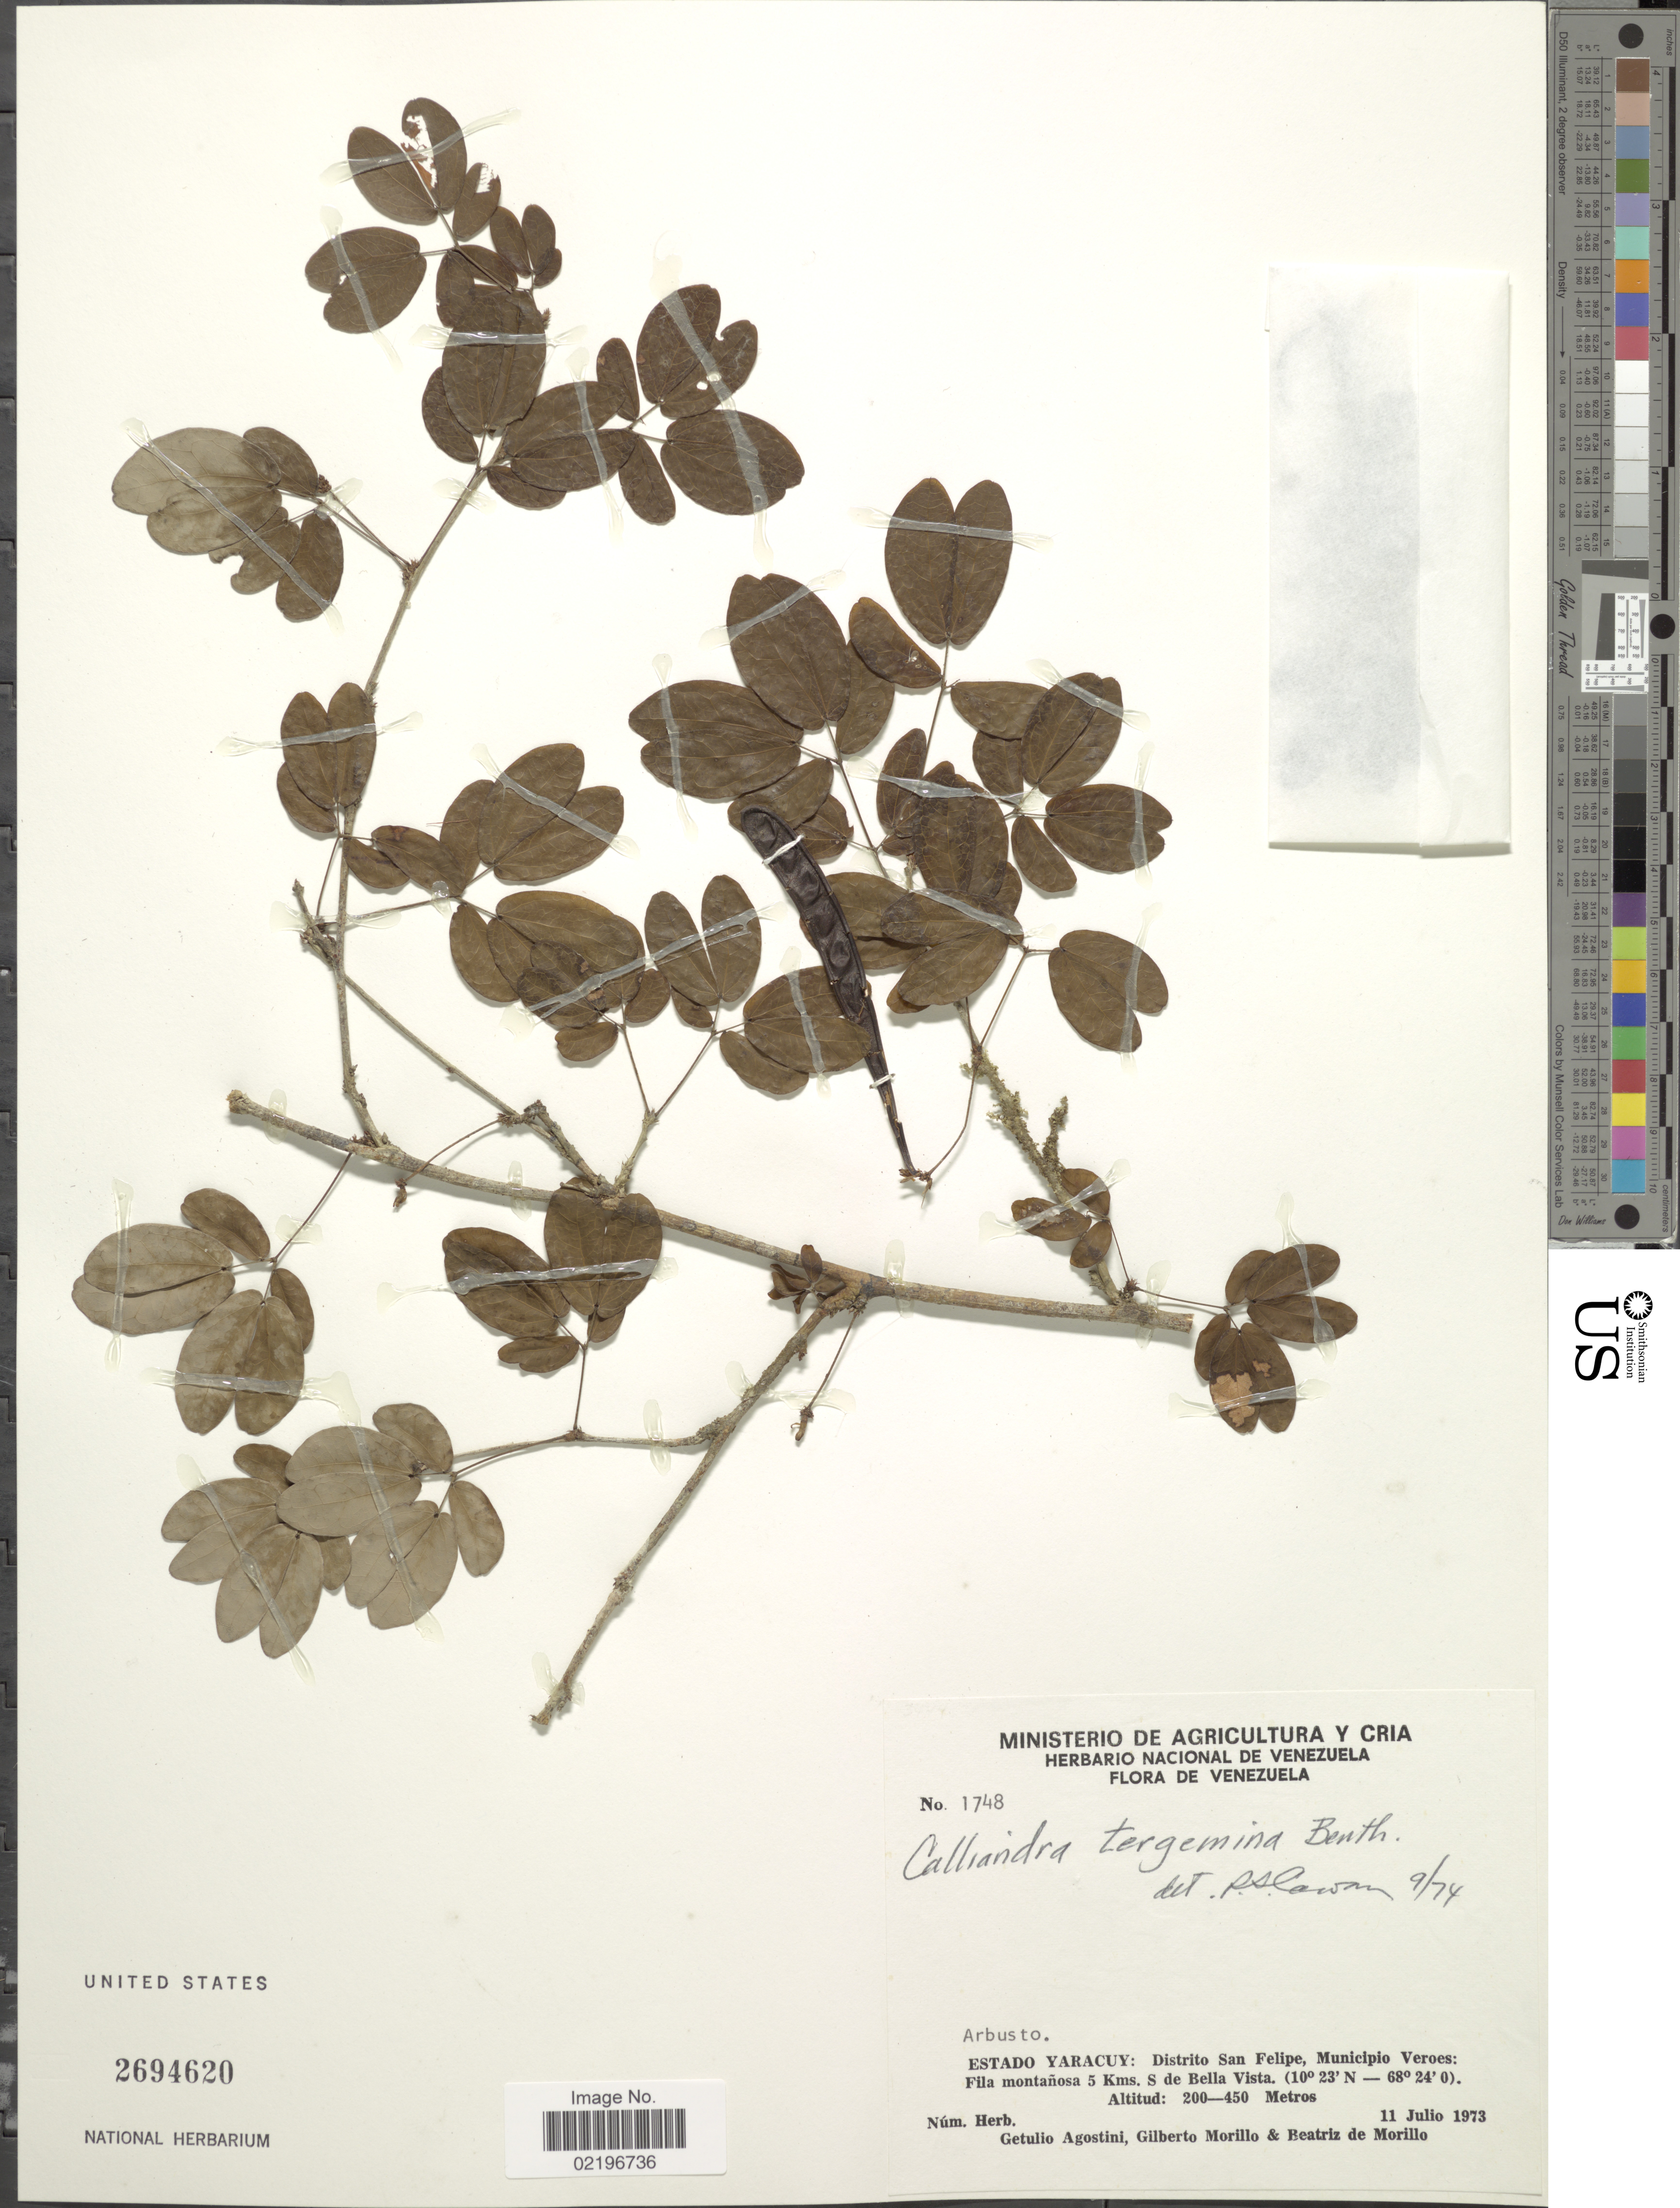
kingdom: Plantae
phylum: Tracheophyta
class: Magnoliopsida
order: Fabales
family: Fabaceae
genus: Calliandra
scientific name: Calliandra tergemina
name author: (L.) Benth.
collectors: G. Agostini, G. N. Morillo & B. Morillo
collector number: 1748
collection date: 1973-07-11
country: Venezuela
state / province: Yaracuy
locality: Distrito San Felipe, Municipio Veroes: Fila montanosa 5 Kms. S de Bella Vista.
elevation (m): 200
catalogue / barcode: US 2694620